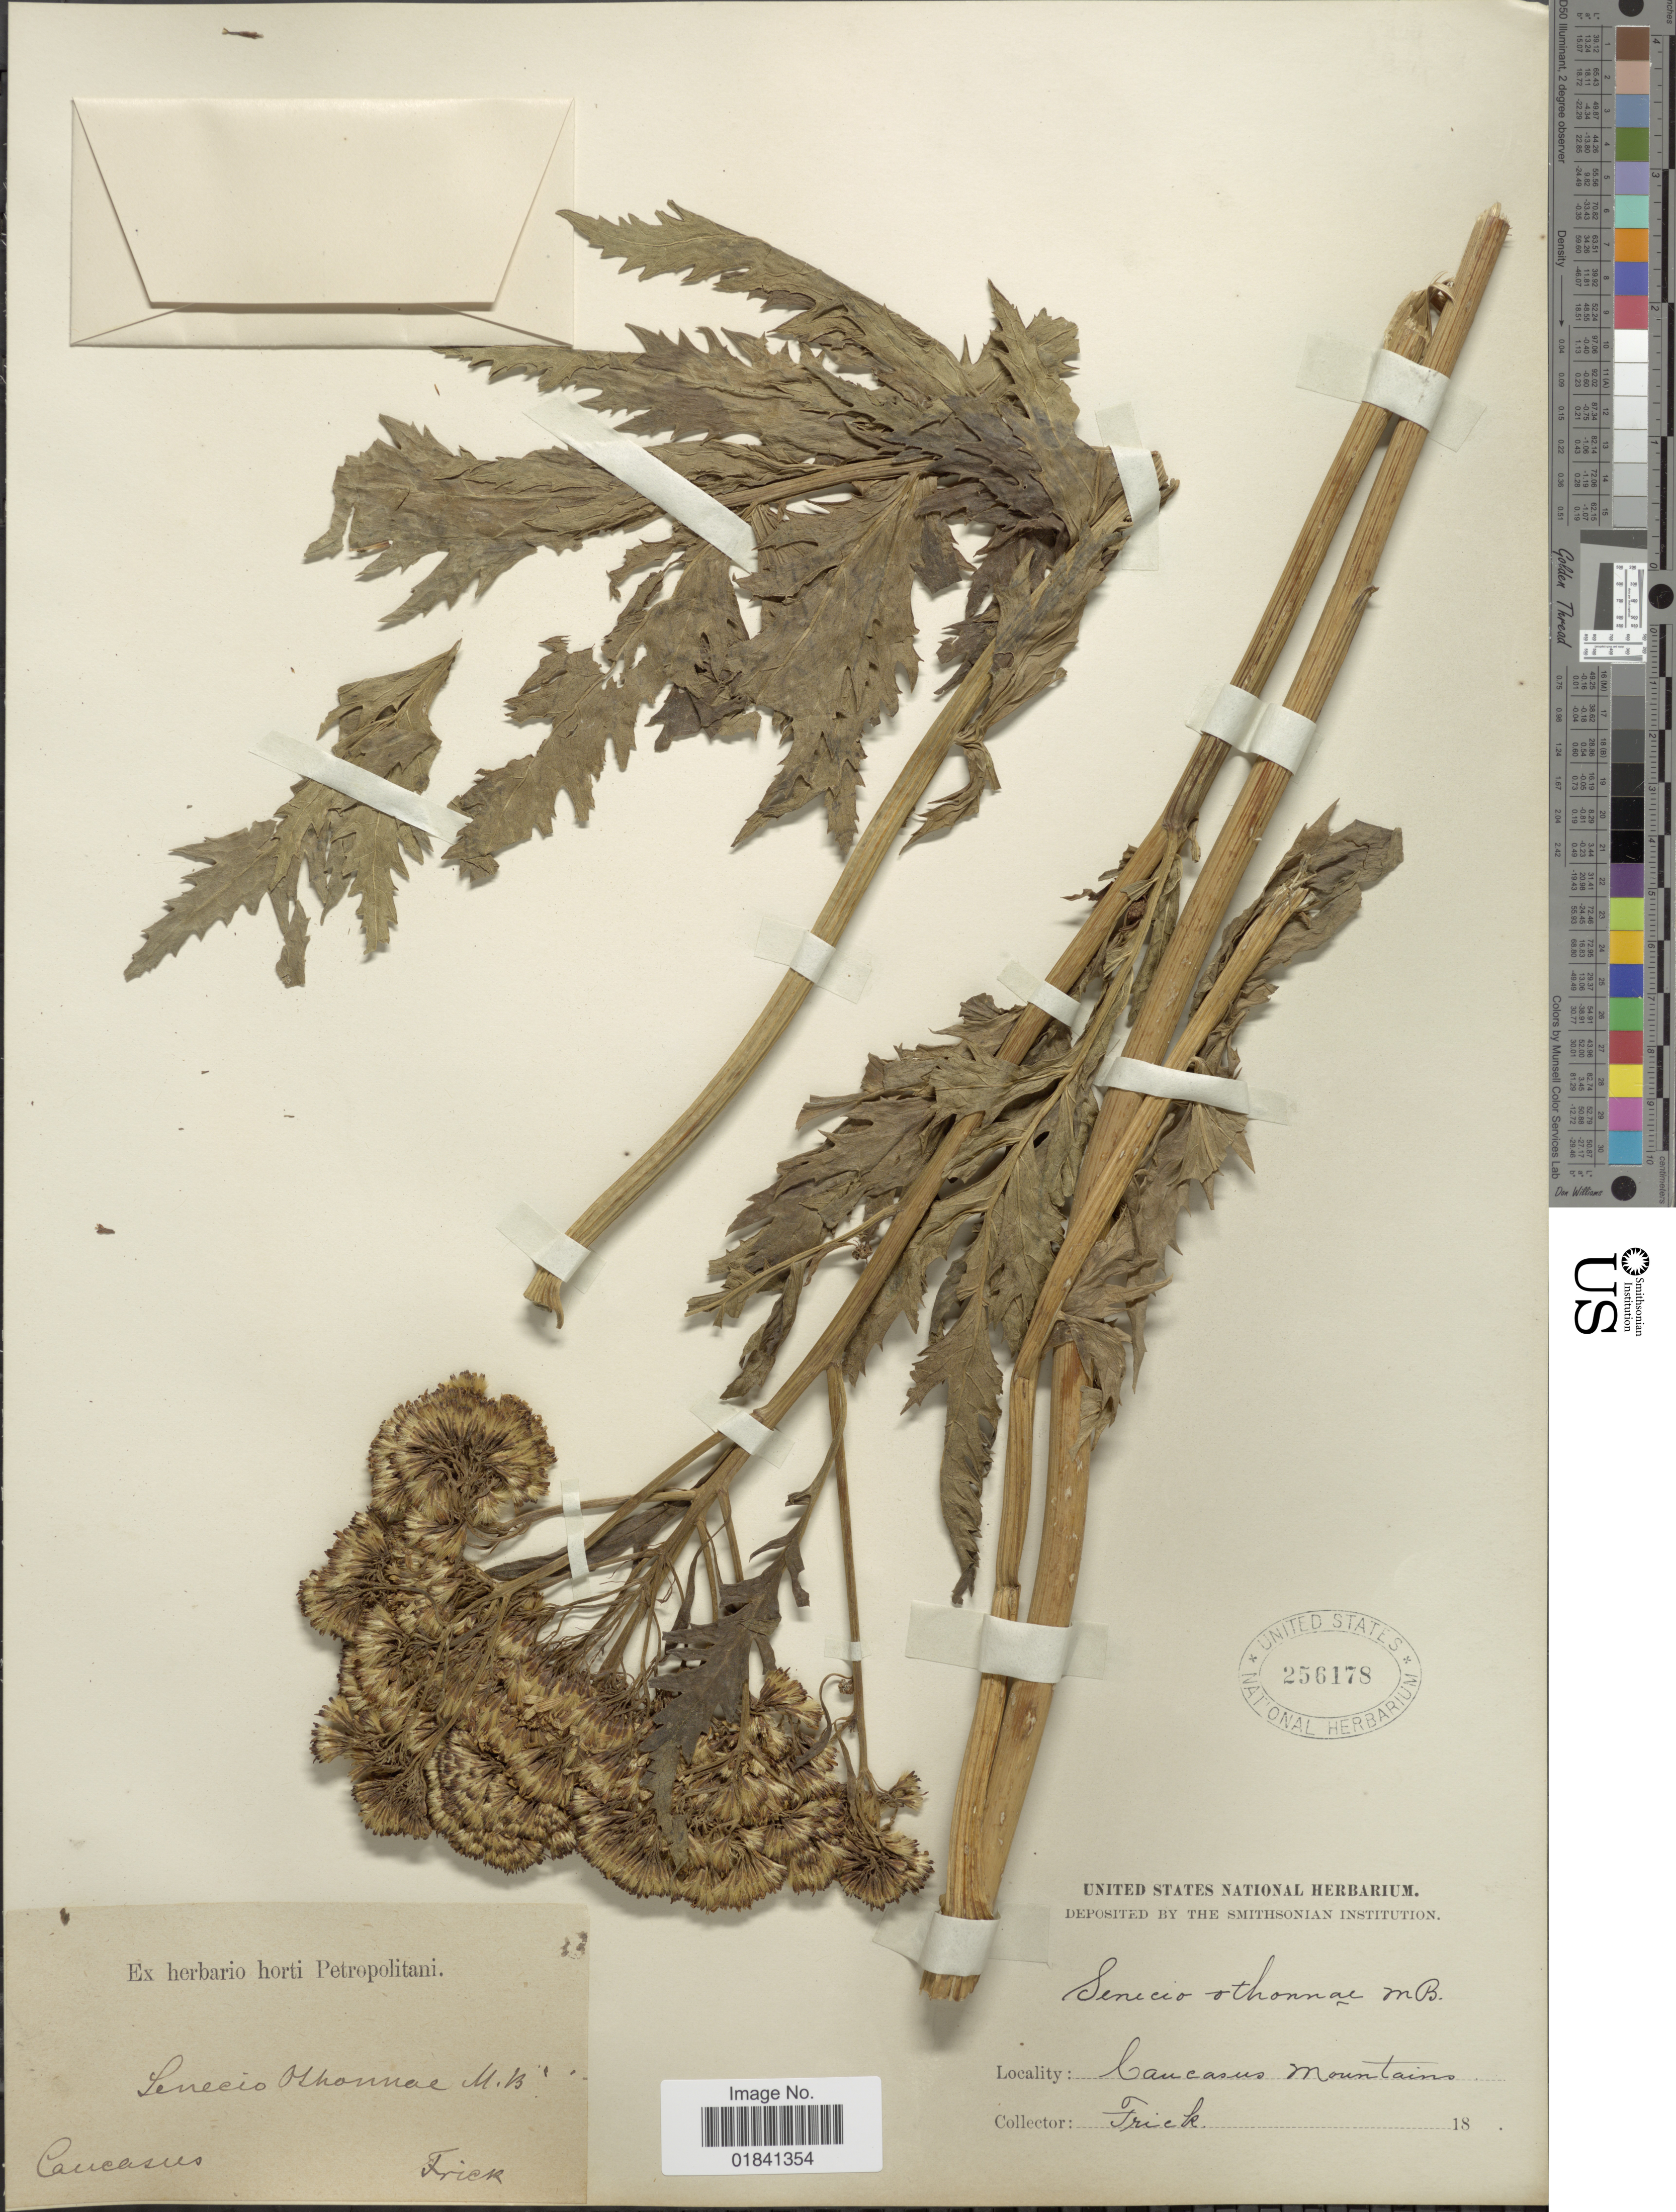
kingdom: Plantae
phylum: Tracheophyta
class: Magnoliopsida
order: Asterales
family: Asteraceae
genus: Senecio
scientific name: Senecio othannae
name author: M. Bieb.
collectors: Frick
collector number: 33*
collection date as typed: Transcribed d/m/y: //18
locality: Caucasus Mountains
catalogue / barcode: US 256178